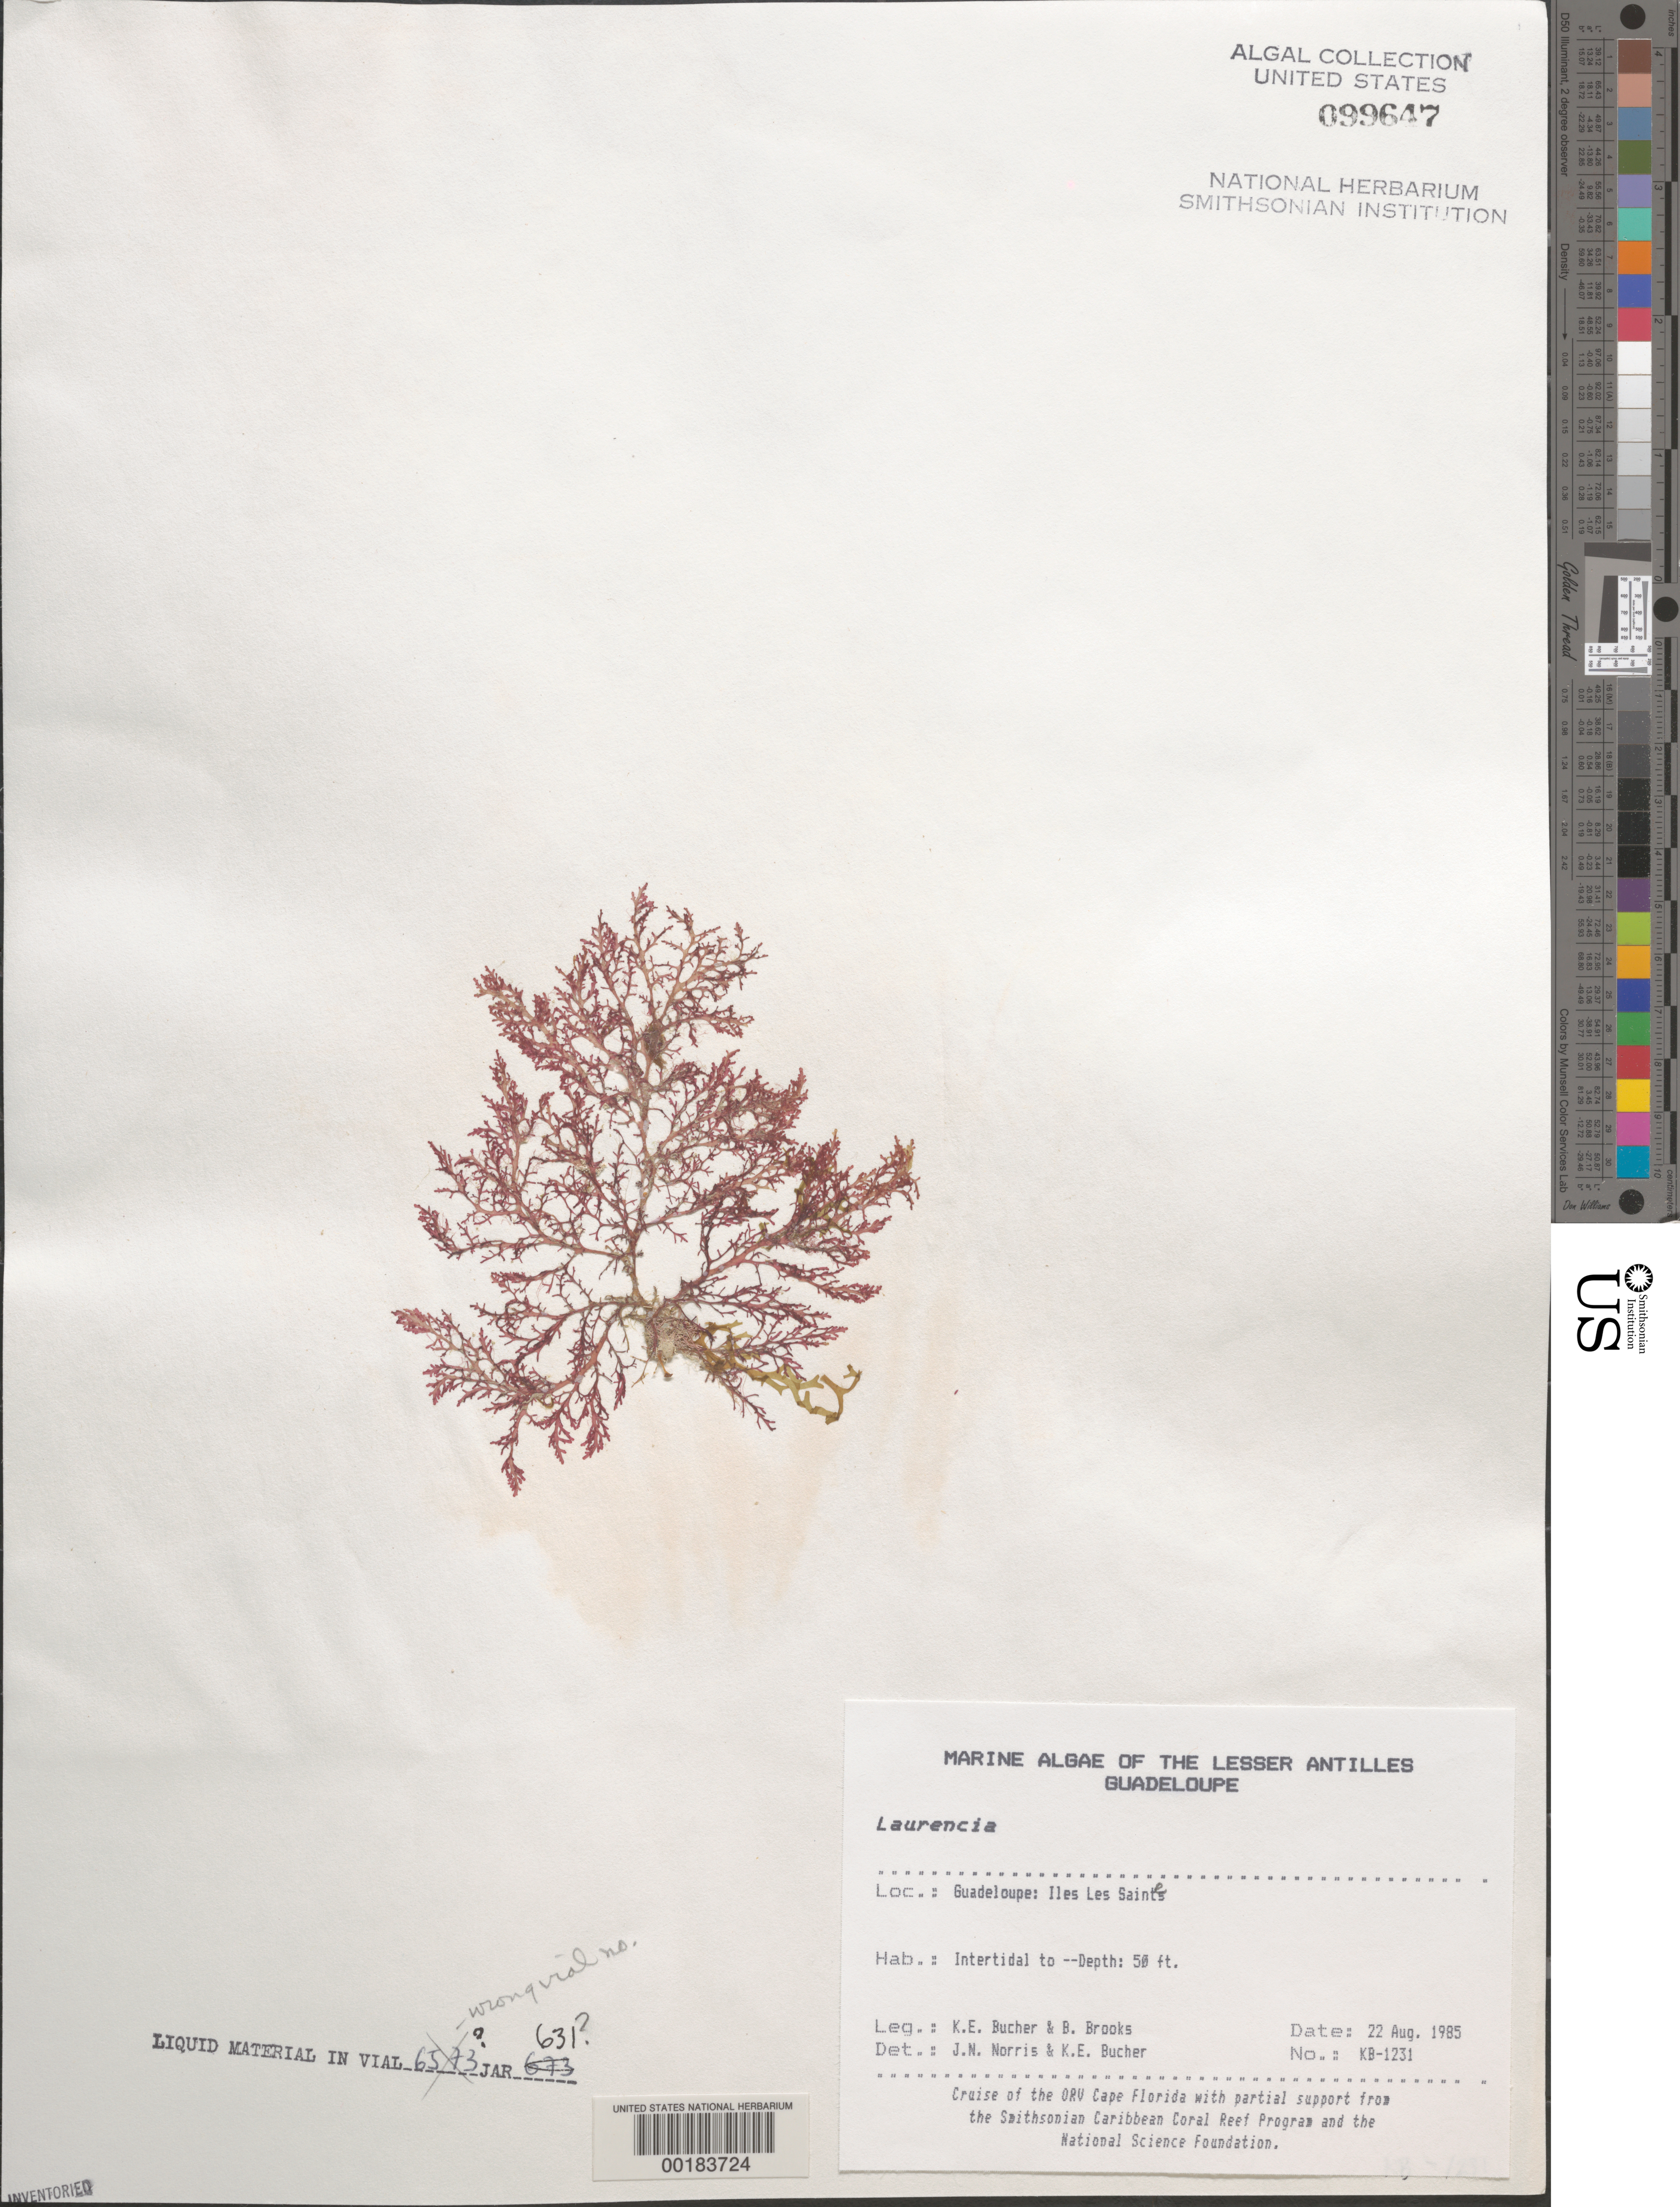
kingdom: Plantae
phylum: Rhodophyta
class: Florideophyceae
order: Ceramiales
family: Rhodomelaceae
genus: Laurencia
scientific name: Laurencia sp.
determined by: Norris, J. N.; Bucher, K. E.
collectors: K. E. Bucher & B. Brooks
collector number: Kb-1231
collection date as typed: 22 Aug 1985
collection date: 1985-08-22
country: Guadeloupe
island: Iles des Saintes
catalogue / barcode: US 99647